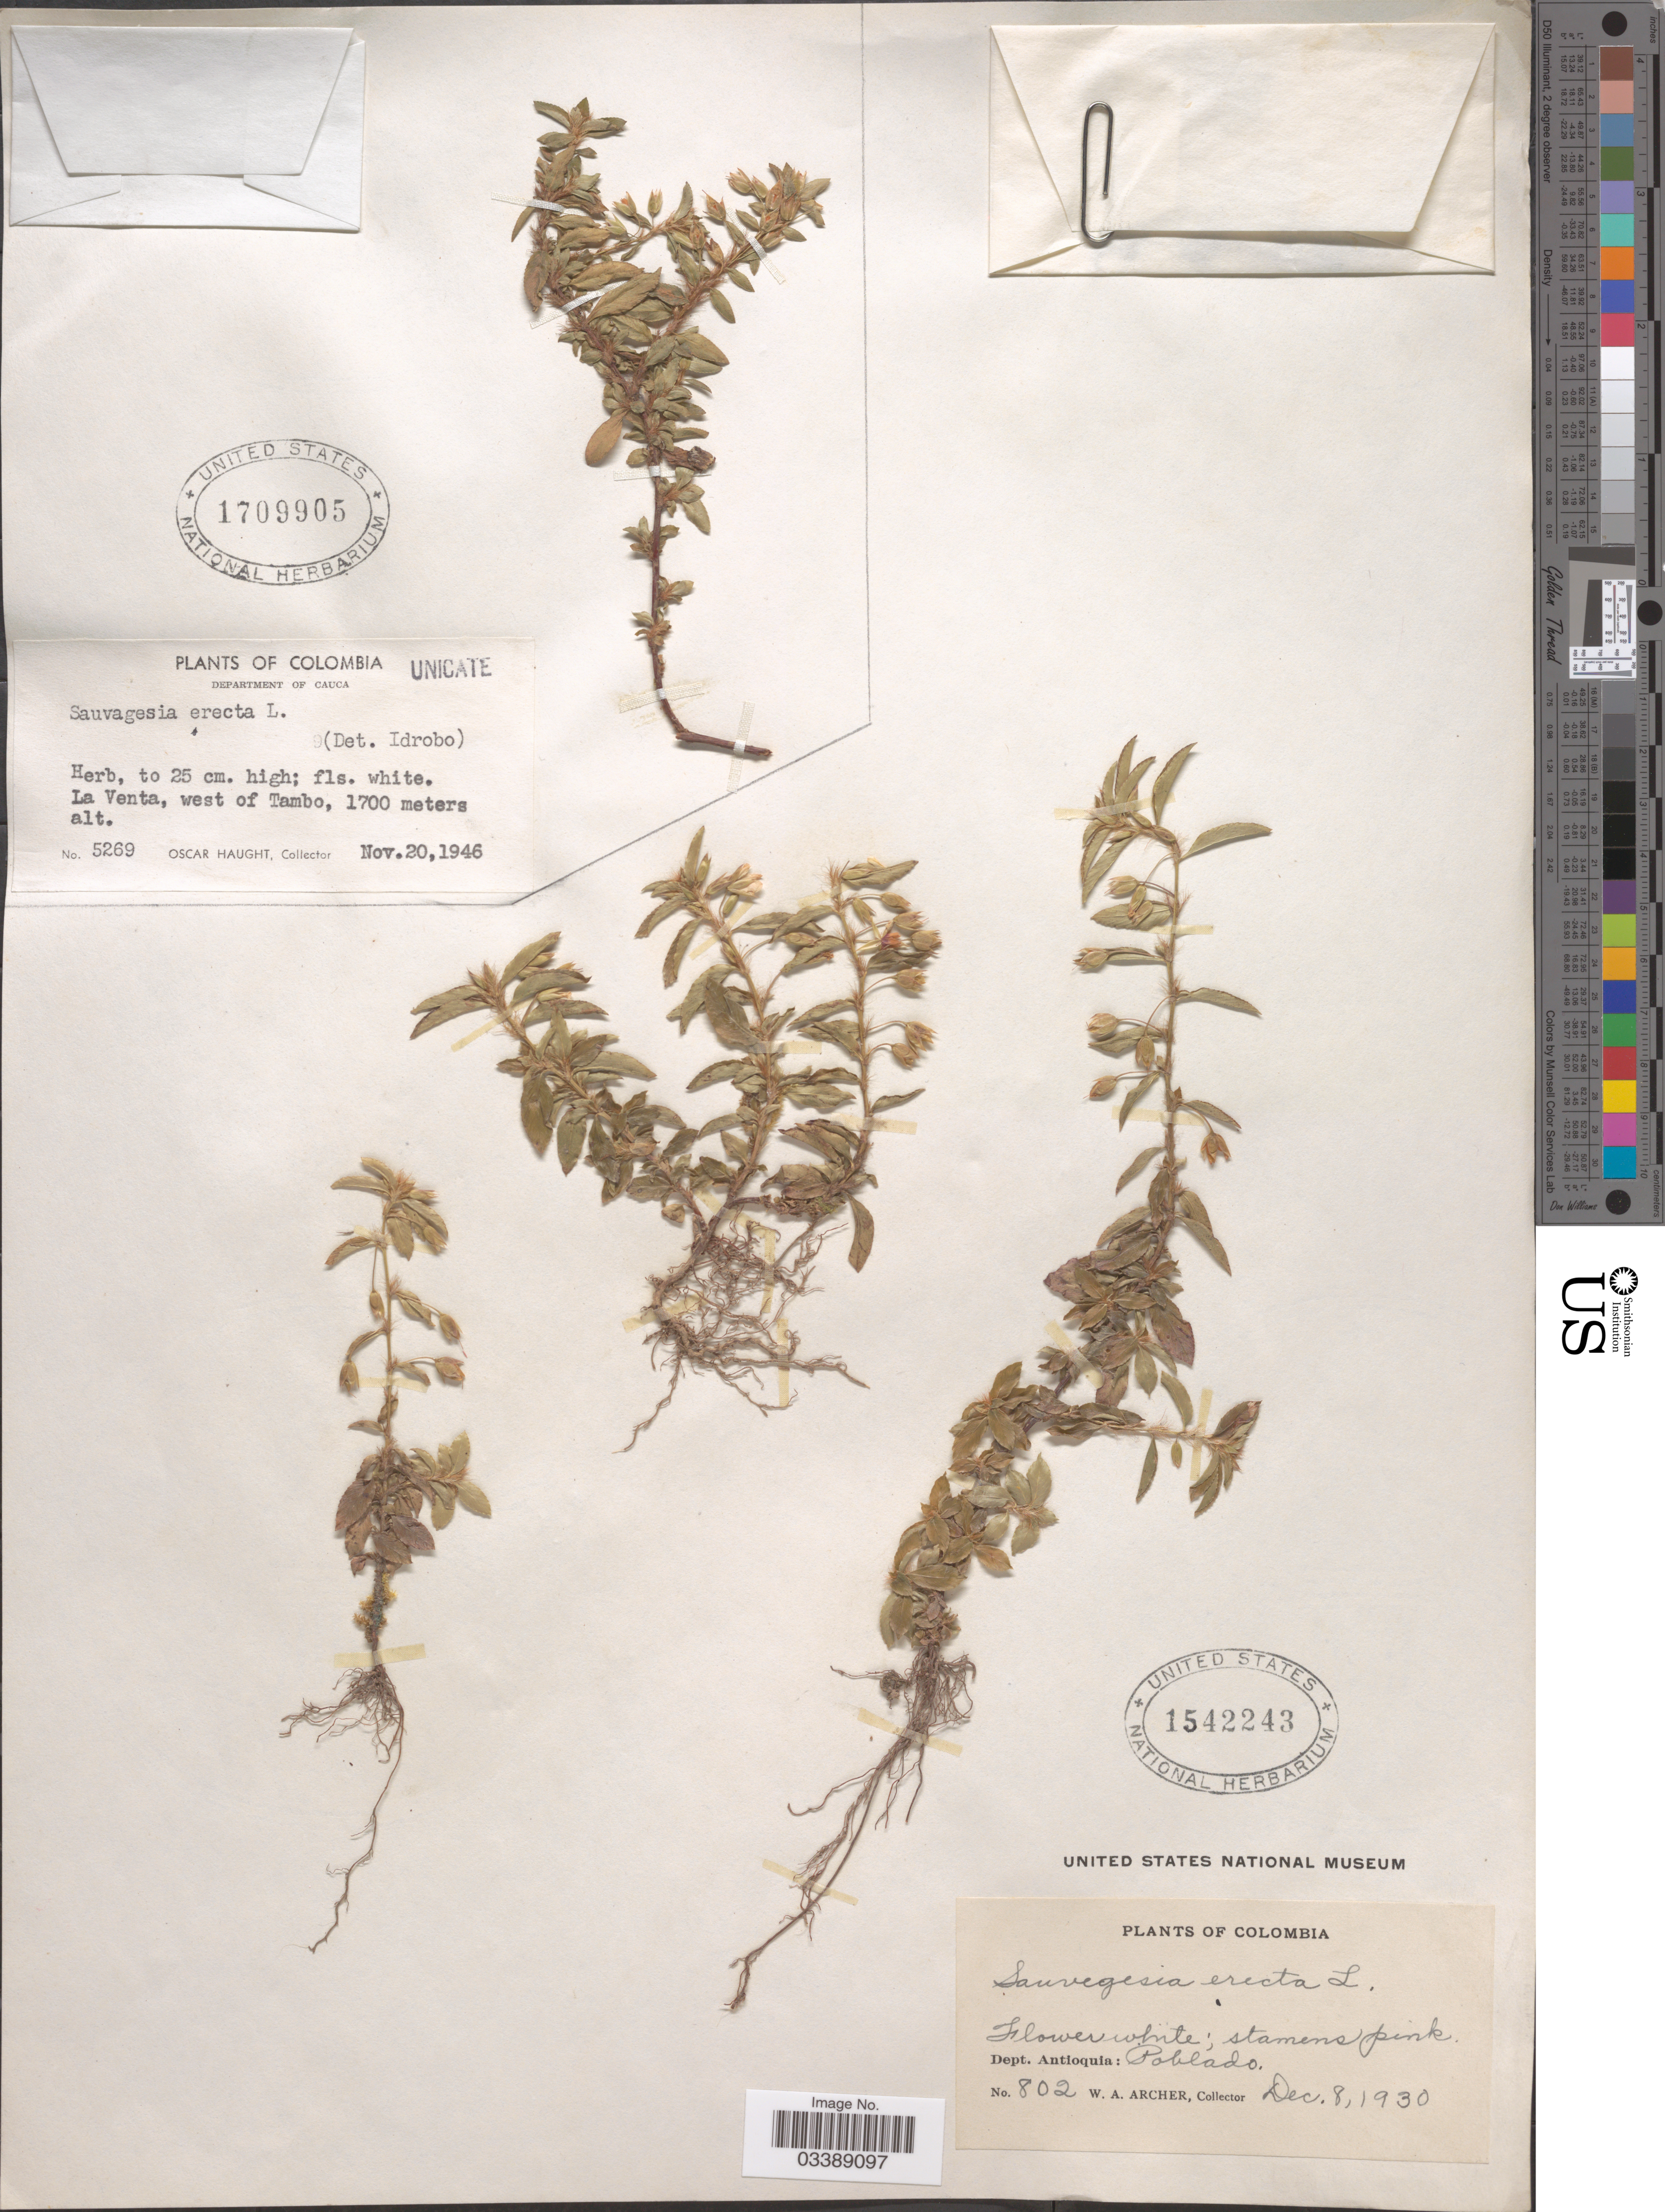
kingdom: Plantae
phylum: Tracheophyta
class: Magnoliopsida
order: Malpighiales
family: Ochnaceae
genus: Sauvagesia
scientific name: Sauvagesia erecta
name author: L.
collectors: W. Archer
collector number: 802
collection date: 1930-12-08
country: Colombia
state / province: Antioquia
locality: Dept. Antioquia: Poblado.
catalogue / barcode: US 1542243